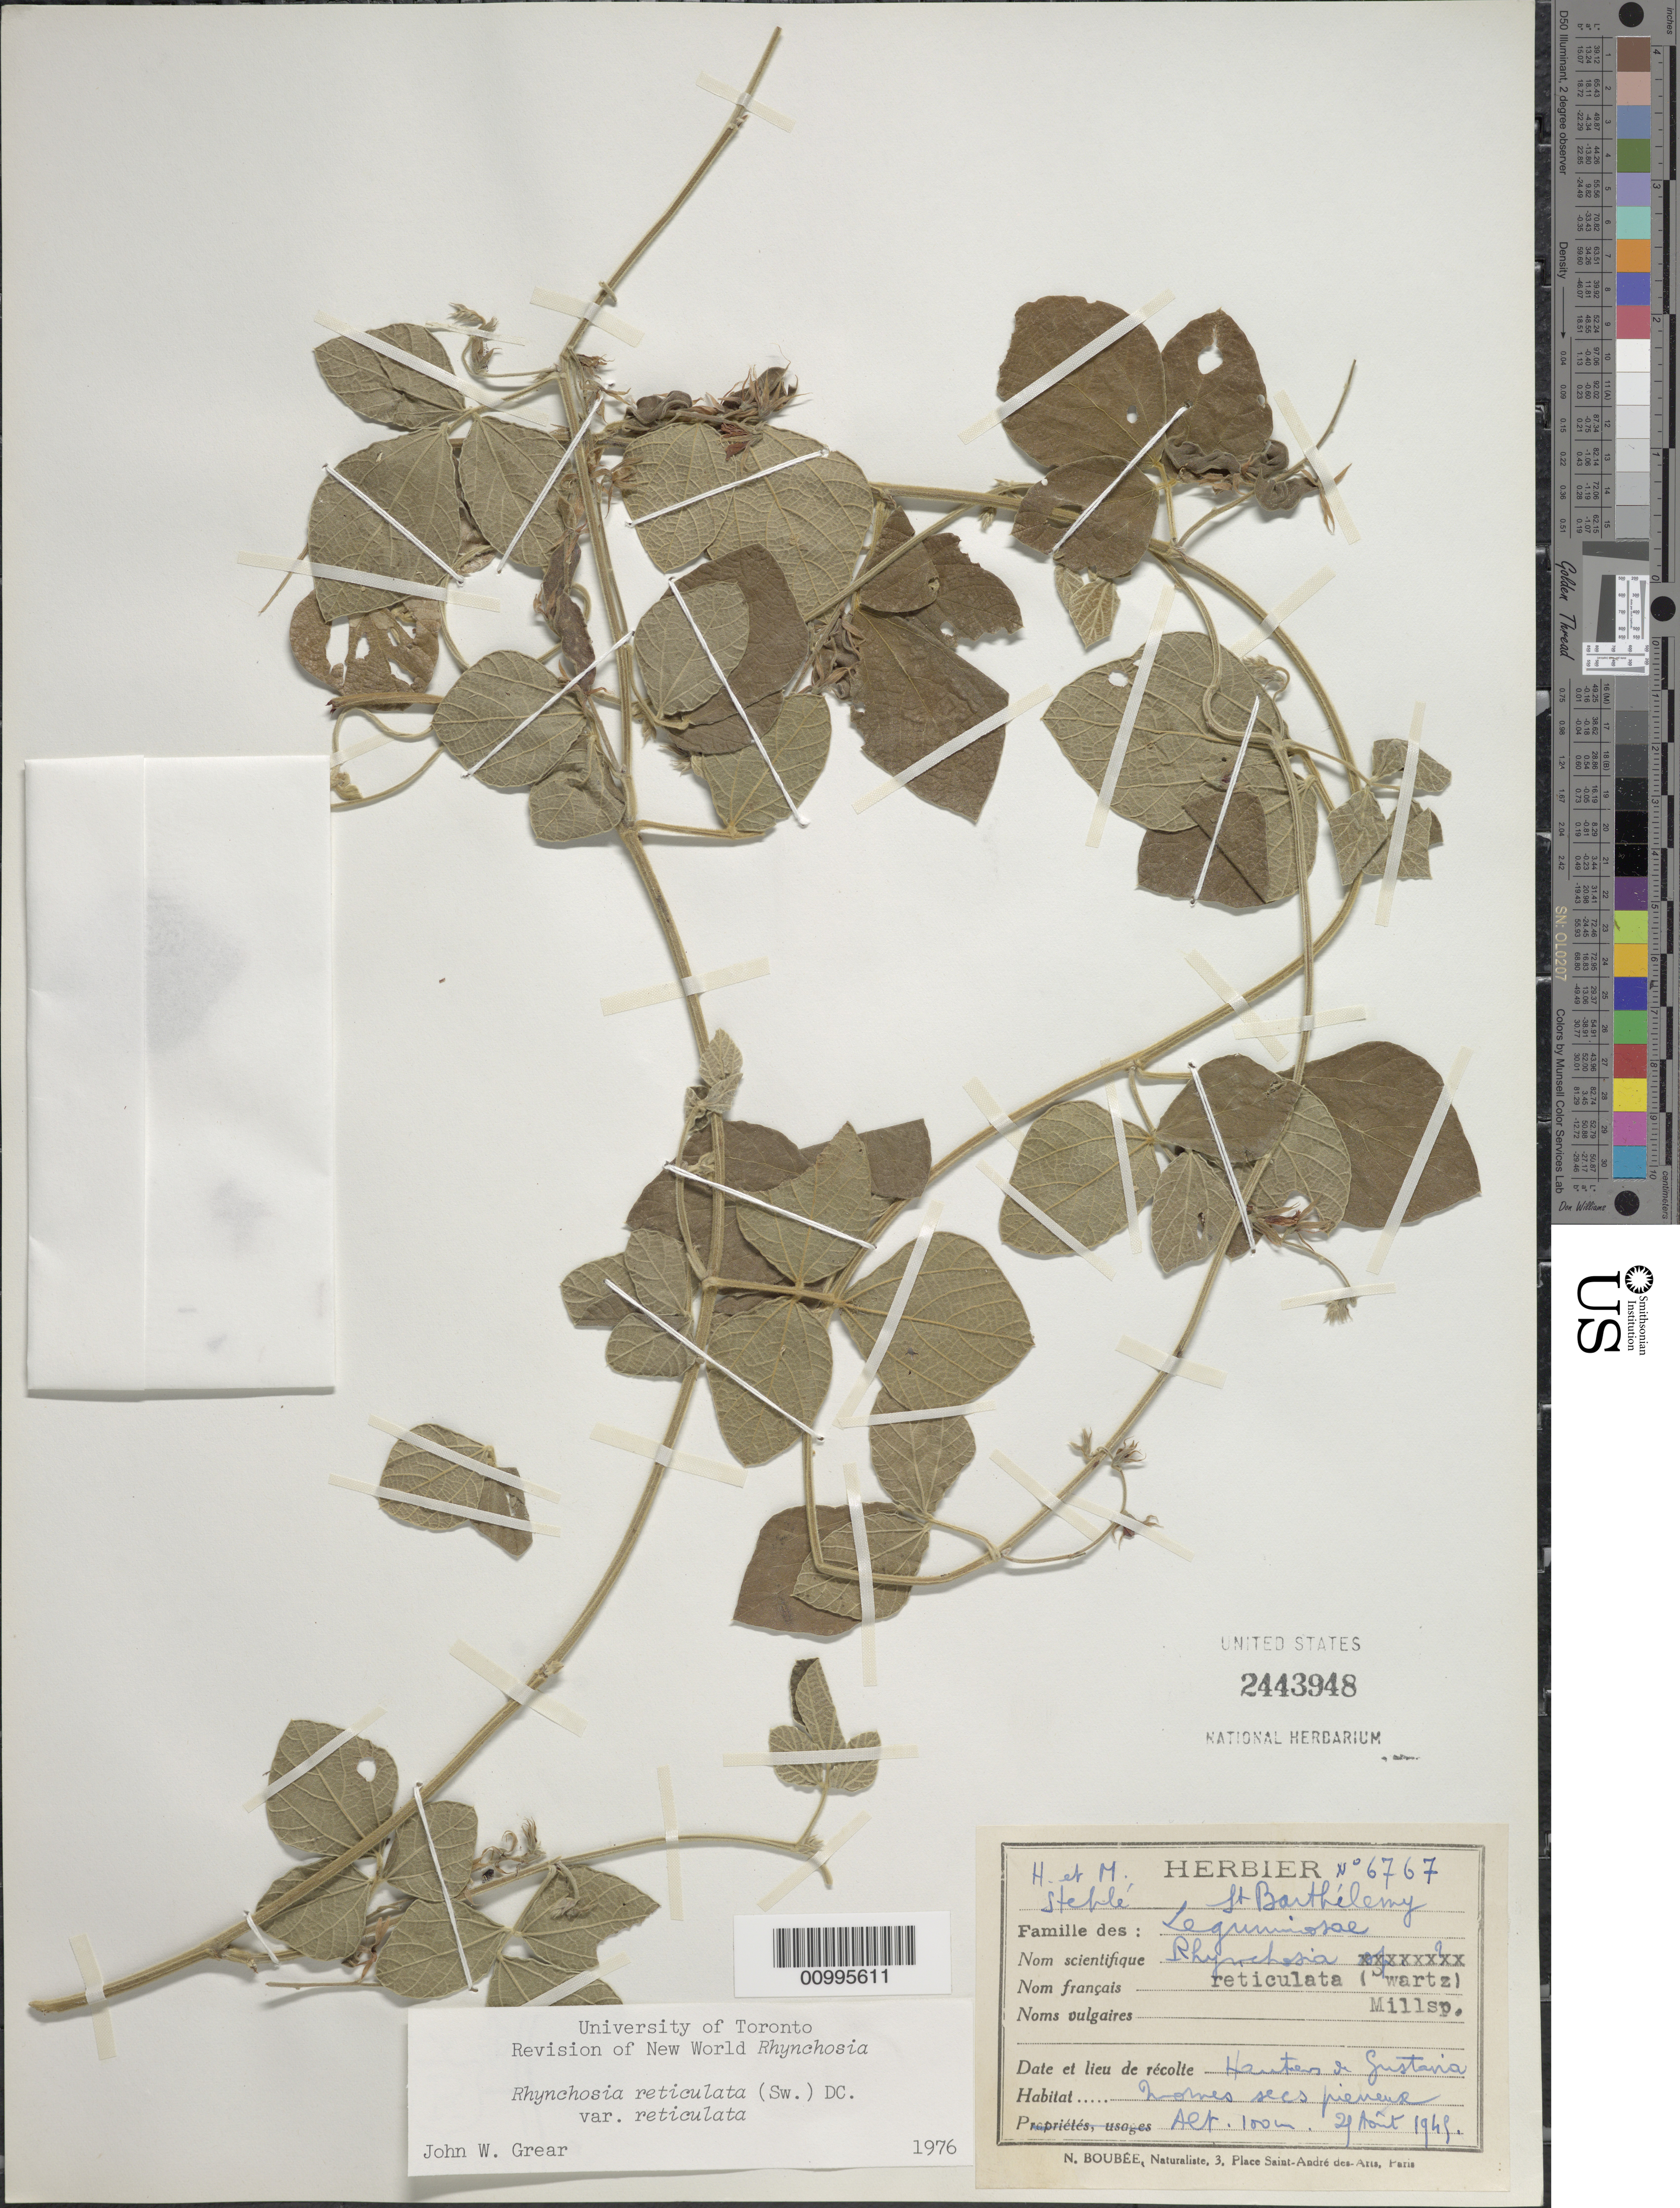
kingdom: Plantae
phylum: Tracheophyta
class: Magnoliopsida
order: Fabales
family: Fabaceae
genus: Rhynchosia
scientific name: Rhynchosia reticulata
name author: (Sw.) DC.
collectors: H. Stehlé & M. Stehlé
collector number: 6767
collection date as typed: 21 Aug 1945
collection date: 1945-08-21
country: Saint Barthélemy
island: St. Barthélemy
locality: St. Barthelemy. Gustavia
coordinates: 0 N, 0 E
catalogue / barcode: US 2443948